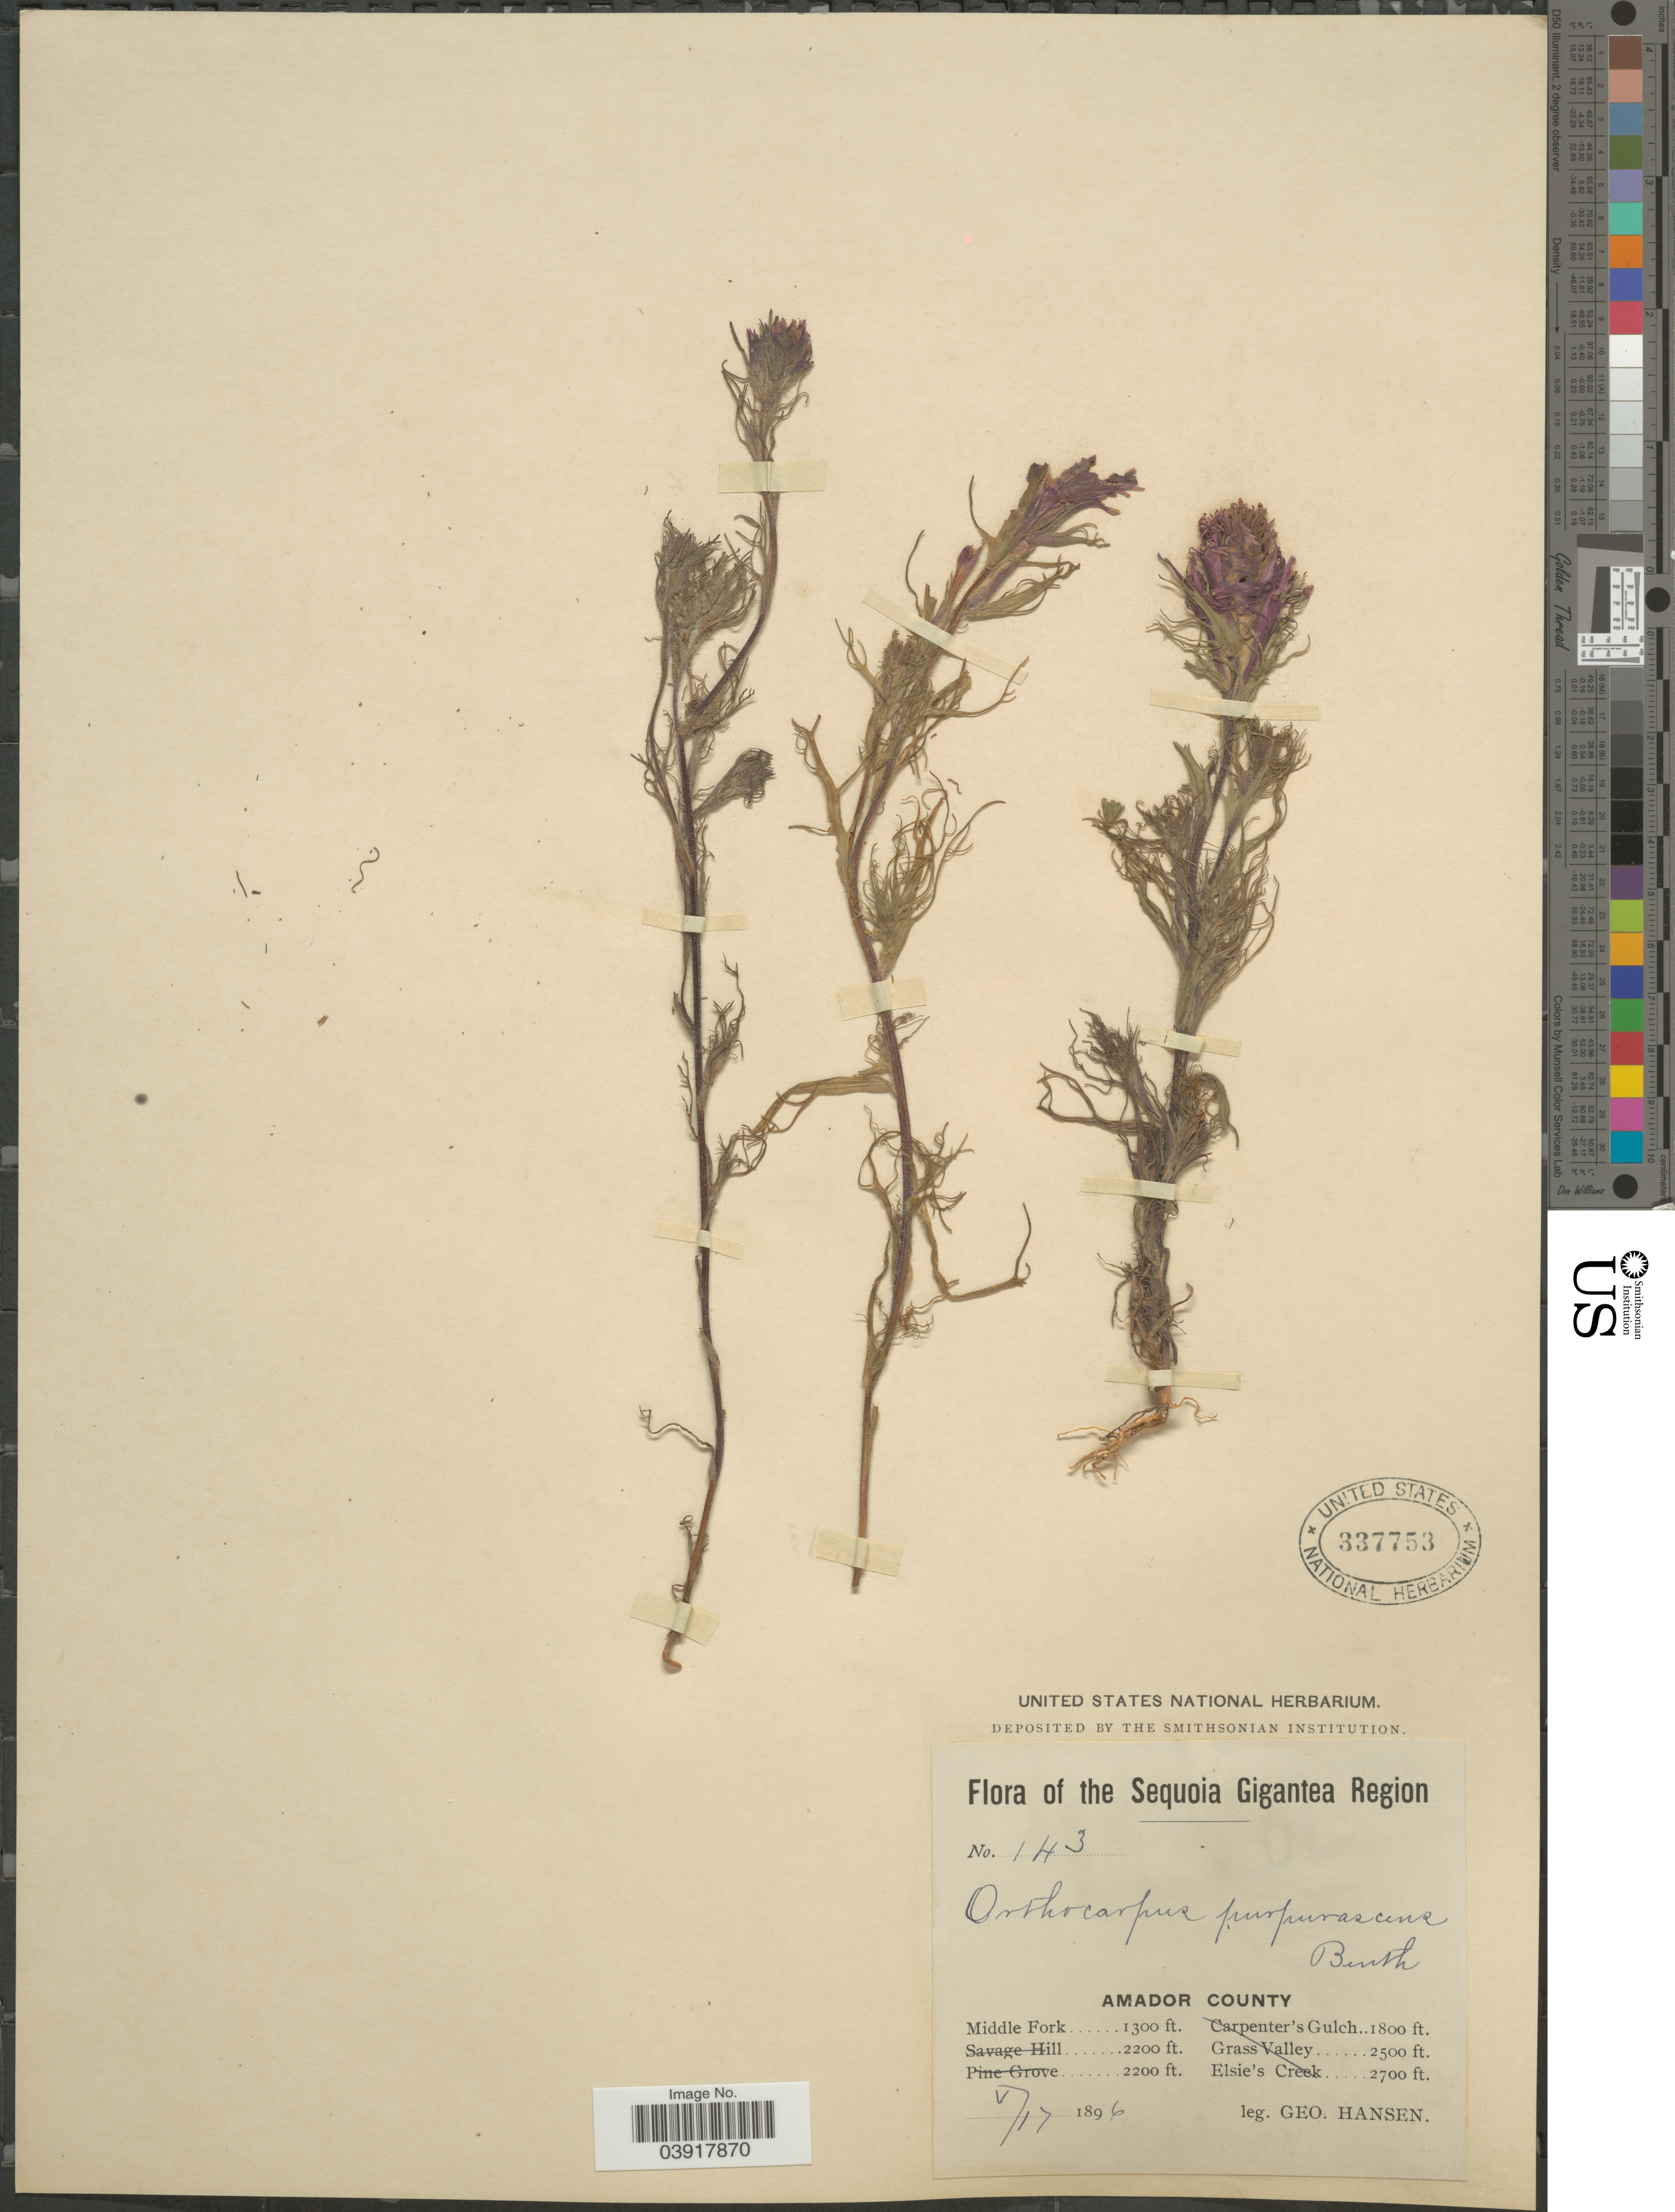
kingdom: Plantae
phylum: Tracheophyta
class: Magnoliopsida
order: Lamiales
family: Orobanchaceae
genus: Orthocarpus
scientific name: Orthocarpus purpurascens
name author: Benth.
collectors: G. Hansen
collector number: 143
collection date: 1896-05-17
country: United States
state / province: California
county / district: Amador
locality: Sequoia Gigantea Region. Amador County. Middle Fork.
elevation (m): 396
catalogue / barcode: US 337753